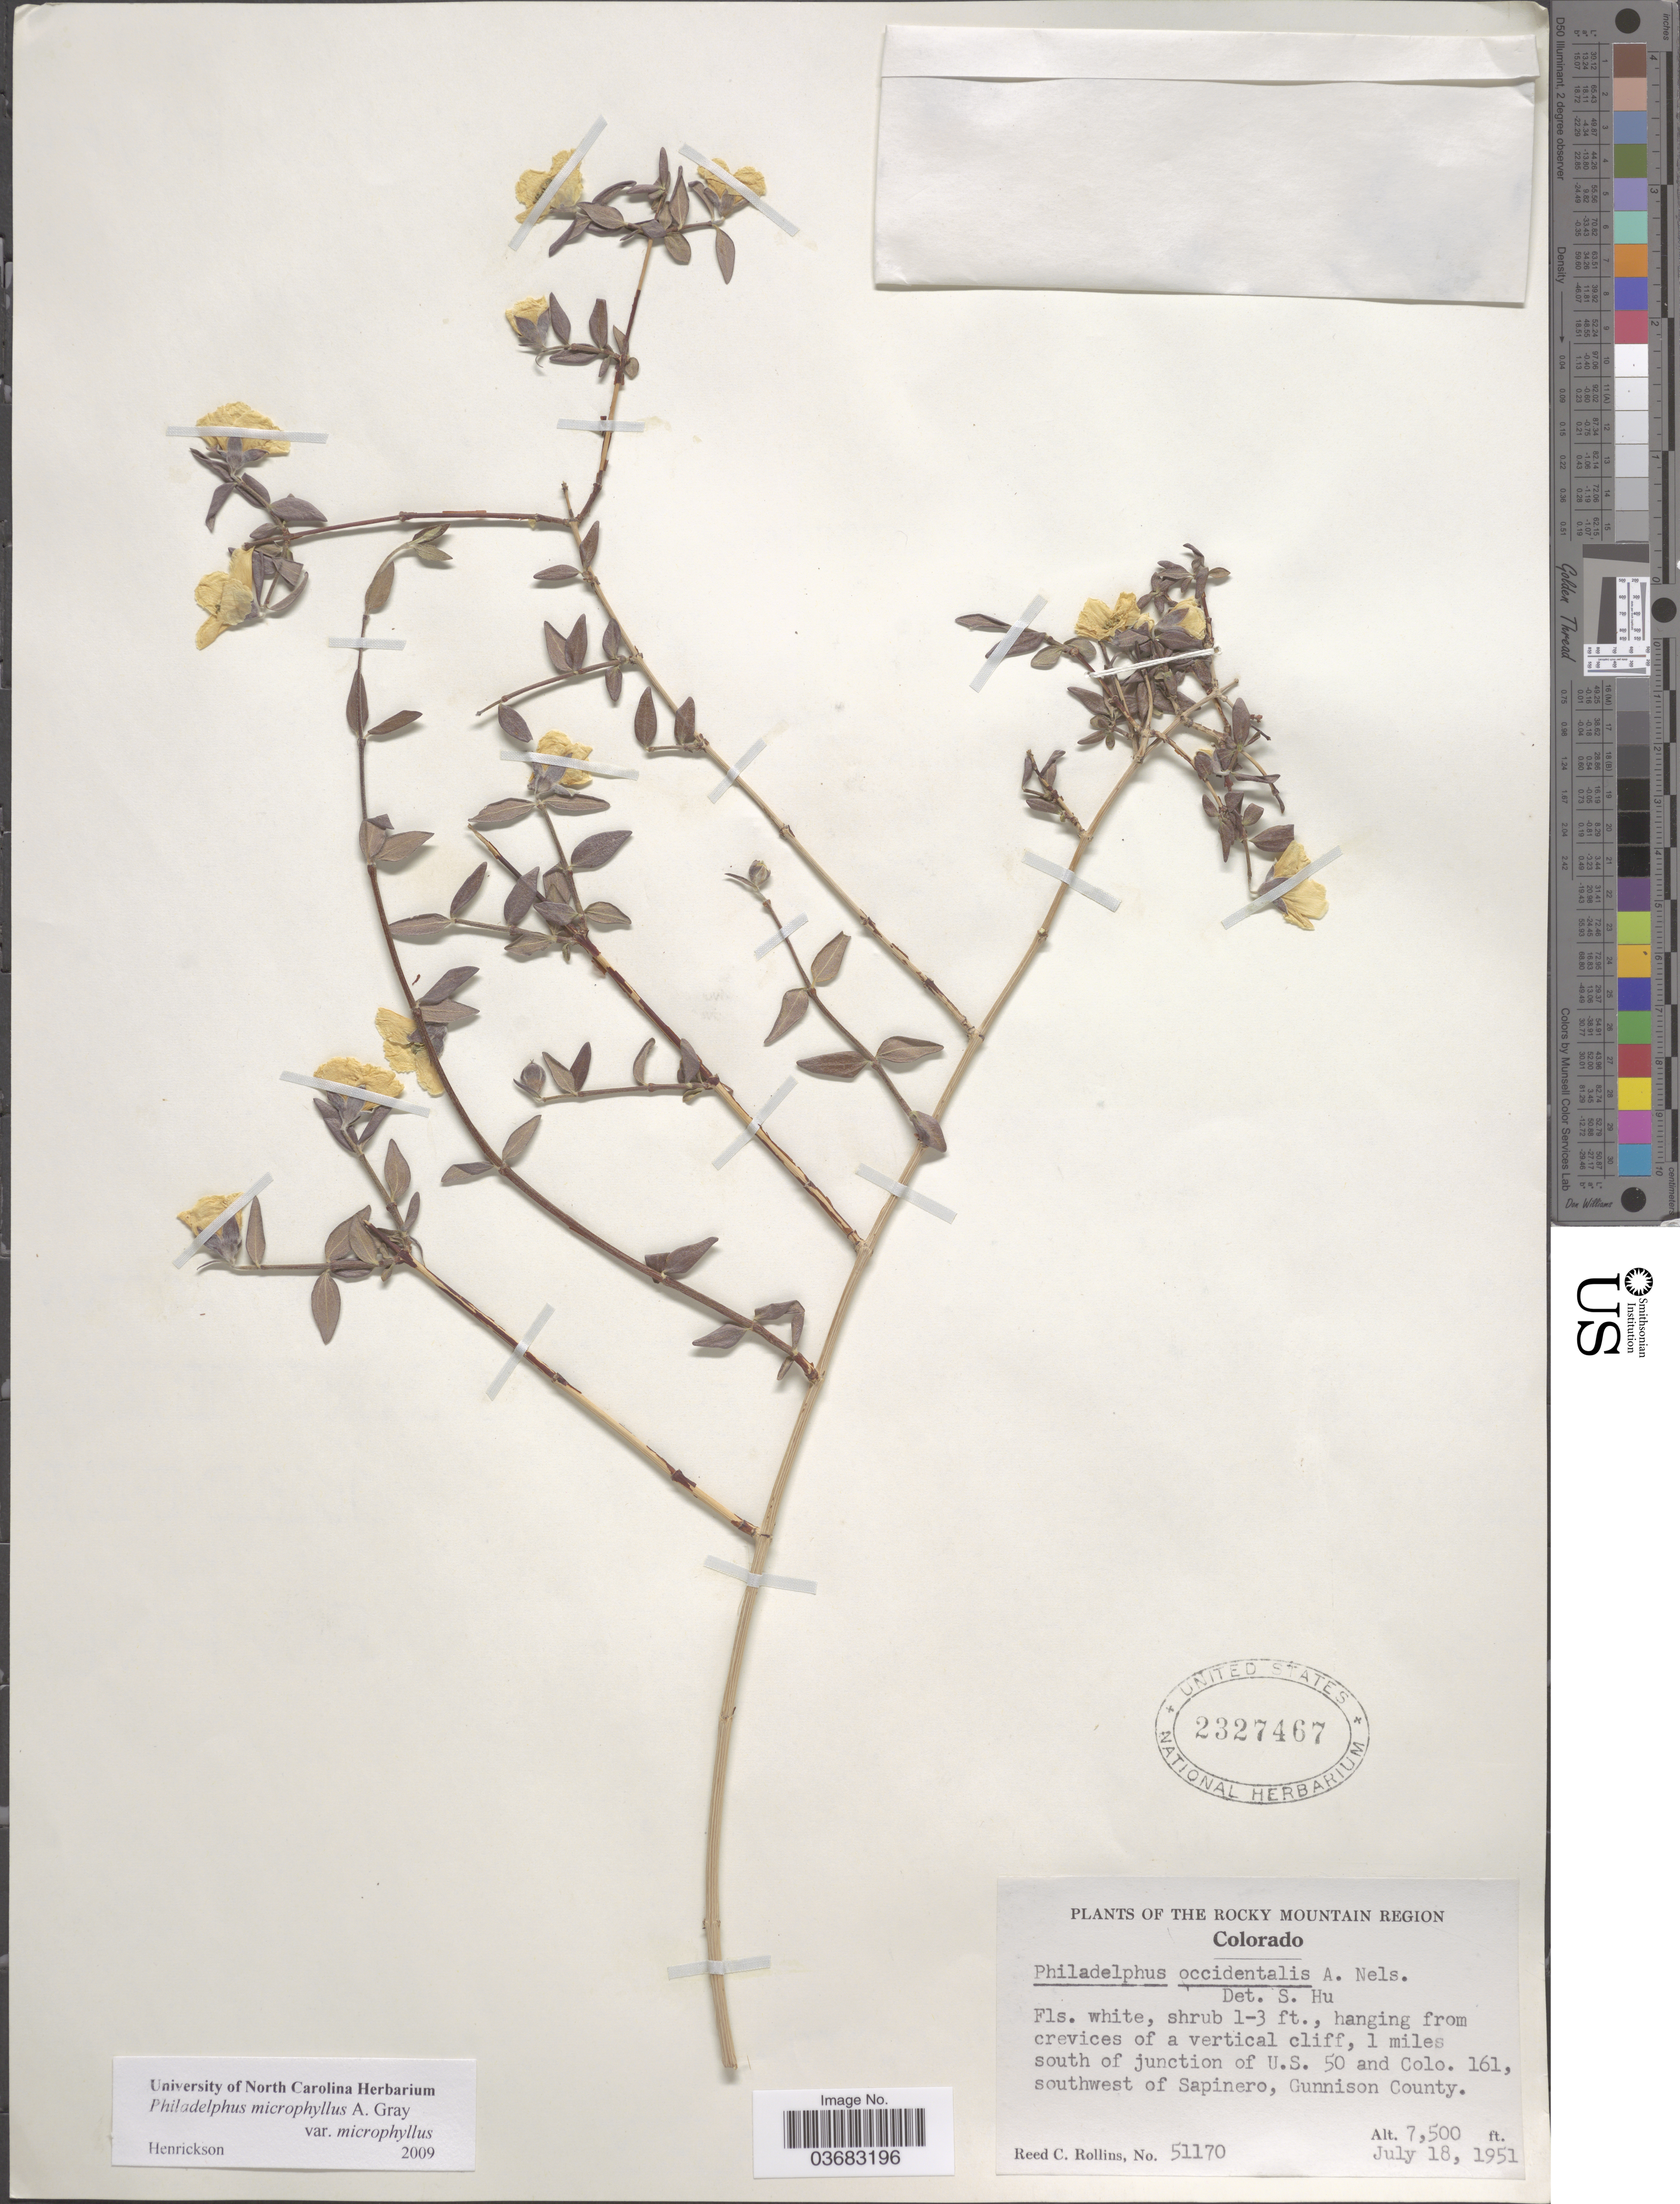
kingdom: Plantae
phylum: Tracheophyta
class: Magnoliopsida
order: Cornales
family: Hydrangeaceae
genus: Philadelphus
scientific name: Philadelphus microphyllus var. microphyllus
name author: A. Gray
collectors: R. C. Rollins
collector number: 51170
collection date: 1951-07-18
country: United States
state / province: Colorado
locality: The Rocky Mountain Region. 1 miles south of junction of U.S. 50 and Colo. 161, southwest of Sapinero, Gunnison County.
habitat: hanging from crevices of a vertical cliff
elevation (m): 2286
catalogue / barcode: US 2327467